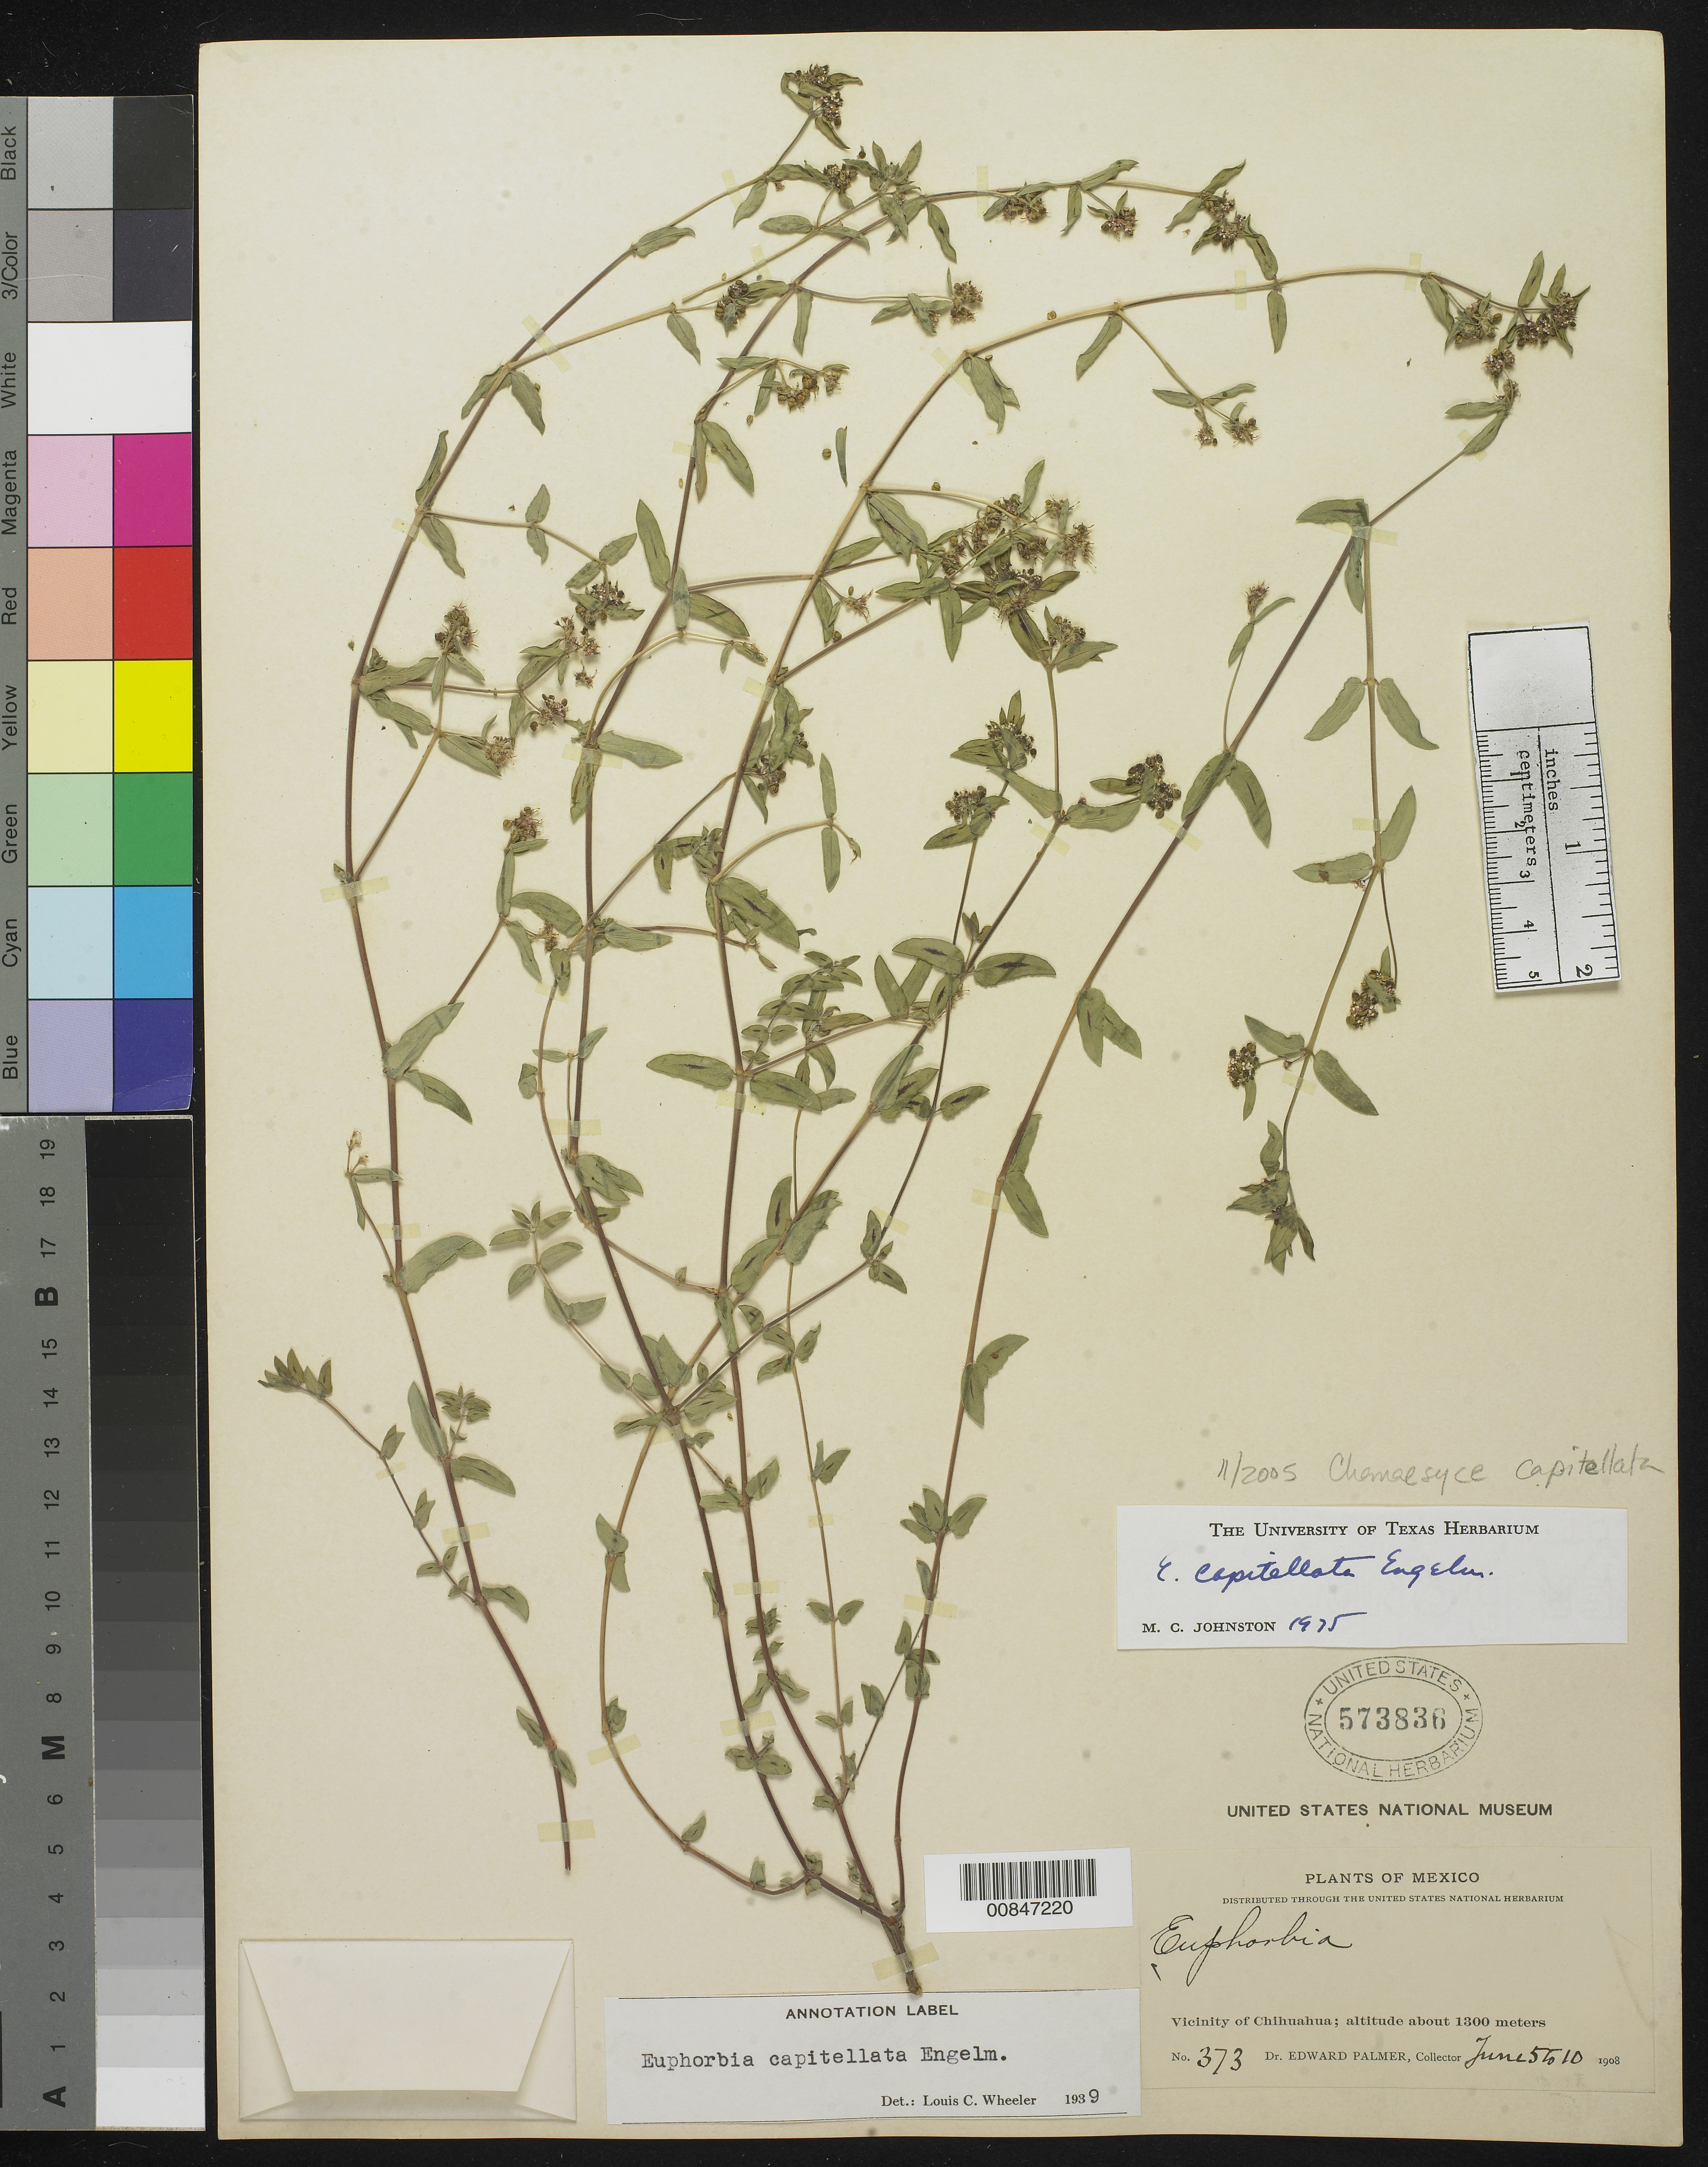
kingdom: Plantae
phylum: Tracheophyta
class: Magnoliopsida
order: Malpighiales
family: Euphorbiaceae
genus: Euphorbia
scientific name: Euphorbia capitellata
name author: Engelm. in Emory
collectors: E. Palmer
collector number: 373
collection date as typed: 05 Jun 1908 to 10 Jun 1908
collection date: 1908-06-05/1908-06-10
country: Mexico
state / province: Chihuahua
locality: Vicinity of Chihuahua.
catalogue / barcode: US 573836